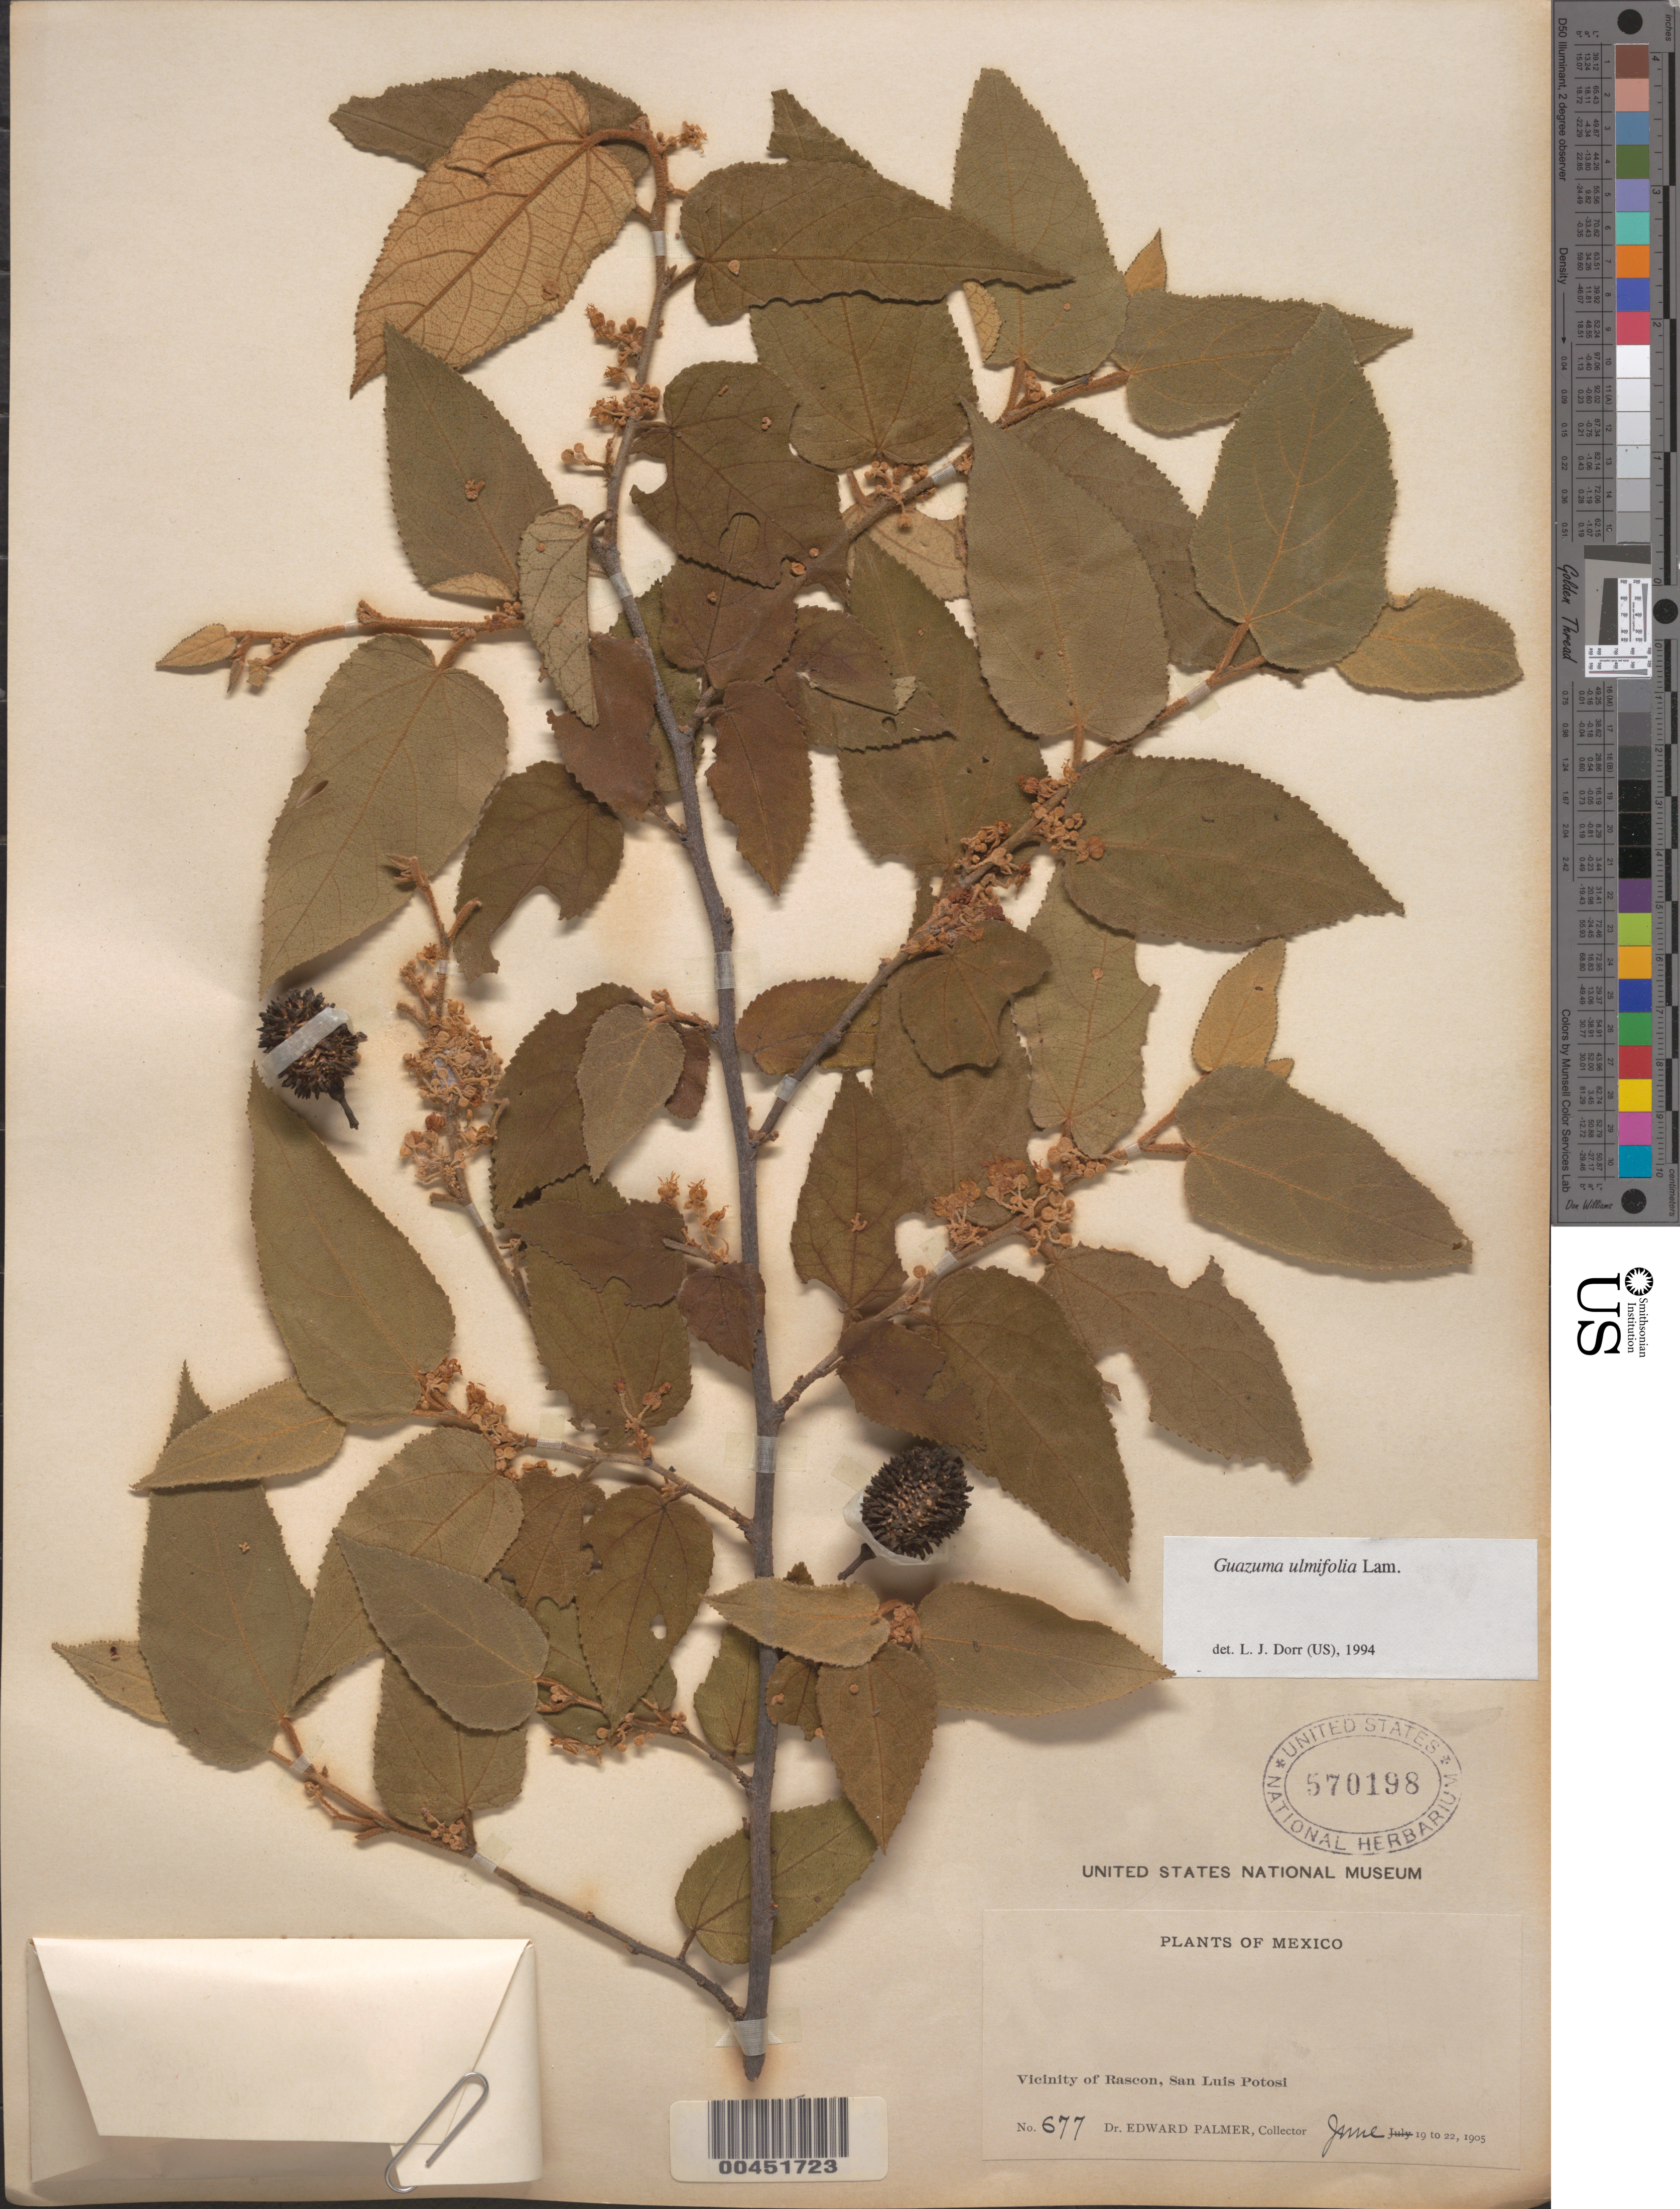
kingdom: Plantae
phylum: Tracheophyta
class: Magnoliopsida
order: Malvales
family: Malvaceae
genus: Guazuma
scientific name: Guazuma ulmifolia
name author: Lam.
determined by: Dorr, L. J., (BOT), Smithsonian Institution - National Museum of Natural History (UNITED STATES)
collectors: E. Palmer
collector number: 677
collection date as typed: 19 Jun 1905 to 22 Jun 1905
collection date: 1905-06-19/1905-06-22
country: Mexico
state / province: San Luis Potosí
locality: Vicinity of Rascon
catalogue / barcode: US 570198